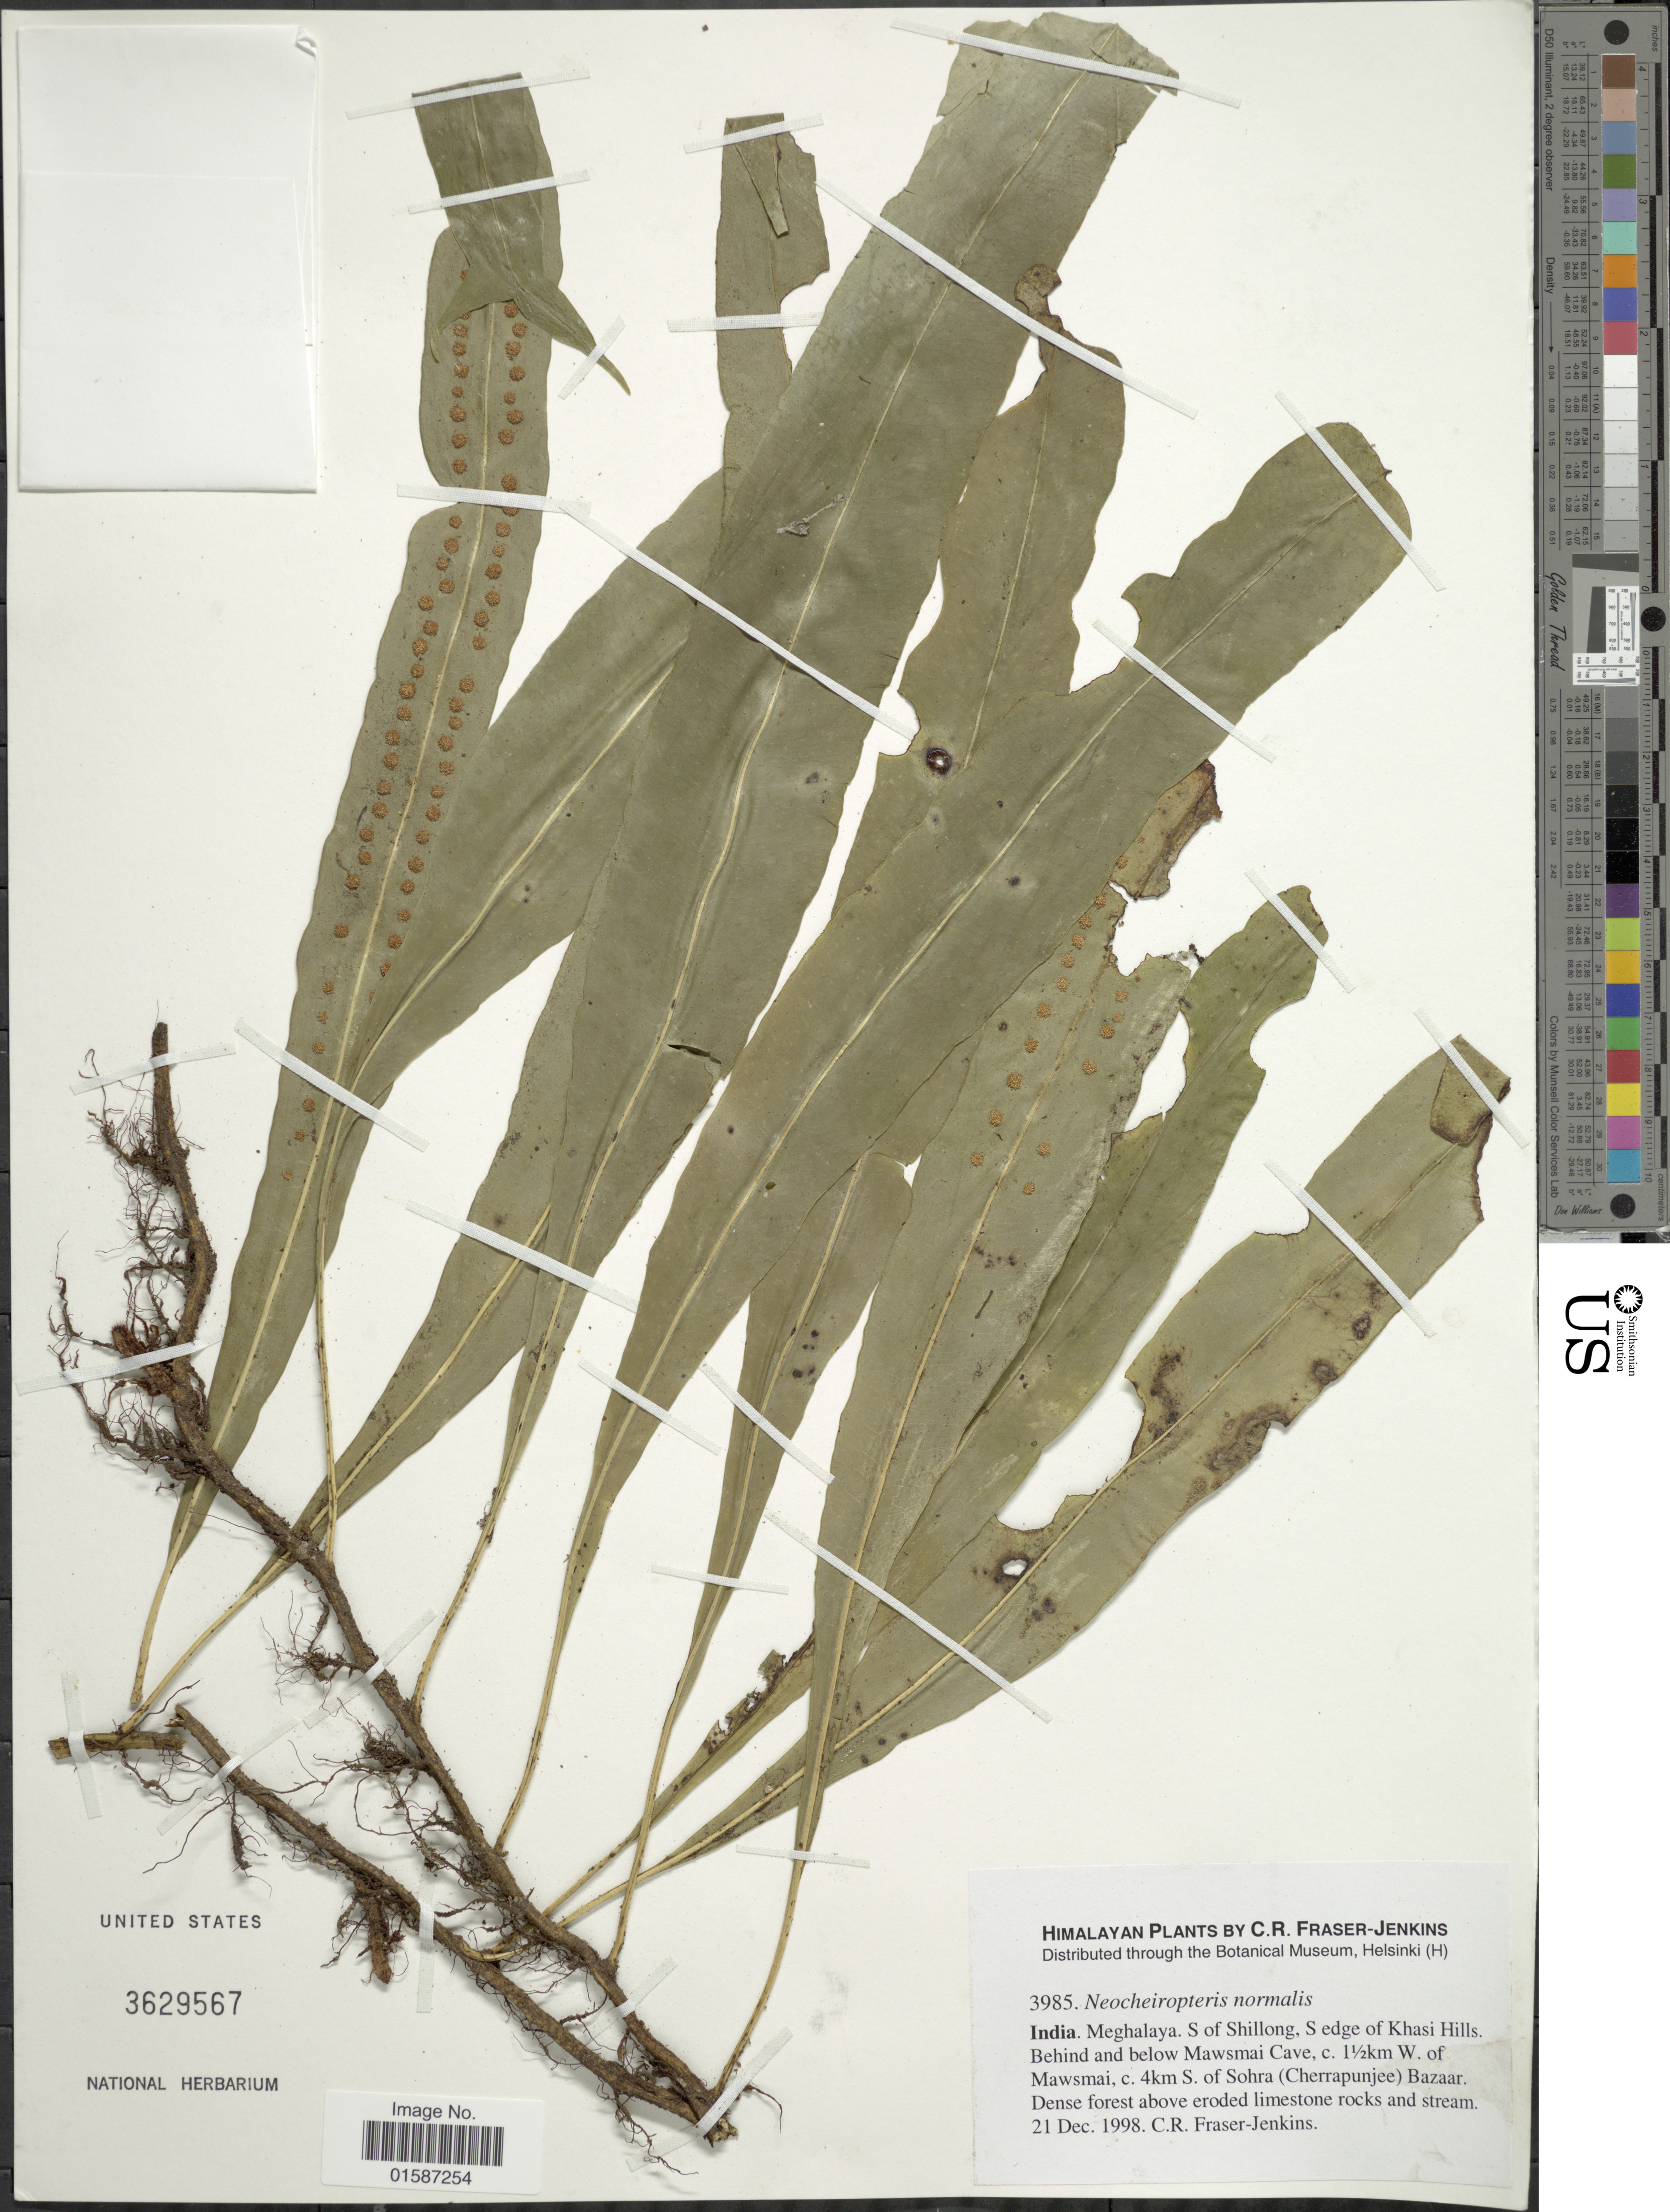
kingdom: Plantae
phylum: Tracheophyta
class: Polypodiopsida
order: Polypodiales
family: Polypodiaceae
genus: Tricholepidium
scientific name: Tricholepidium normale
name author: (D. Don) Ching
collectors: C. R. Fraser-Jenkins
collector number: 3985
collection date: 1998-12-21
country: India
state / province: Meghalaya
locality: India, Meghalaya, S of Shillong, S edge of Khasi Hills, behind and below Mawsmai Cave, c. 1½km W. of Mawsmai, c. 4km S. of Sohra (Cherrapunjee) Bazaar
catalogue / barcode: US 3629567